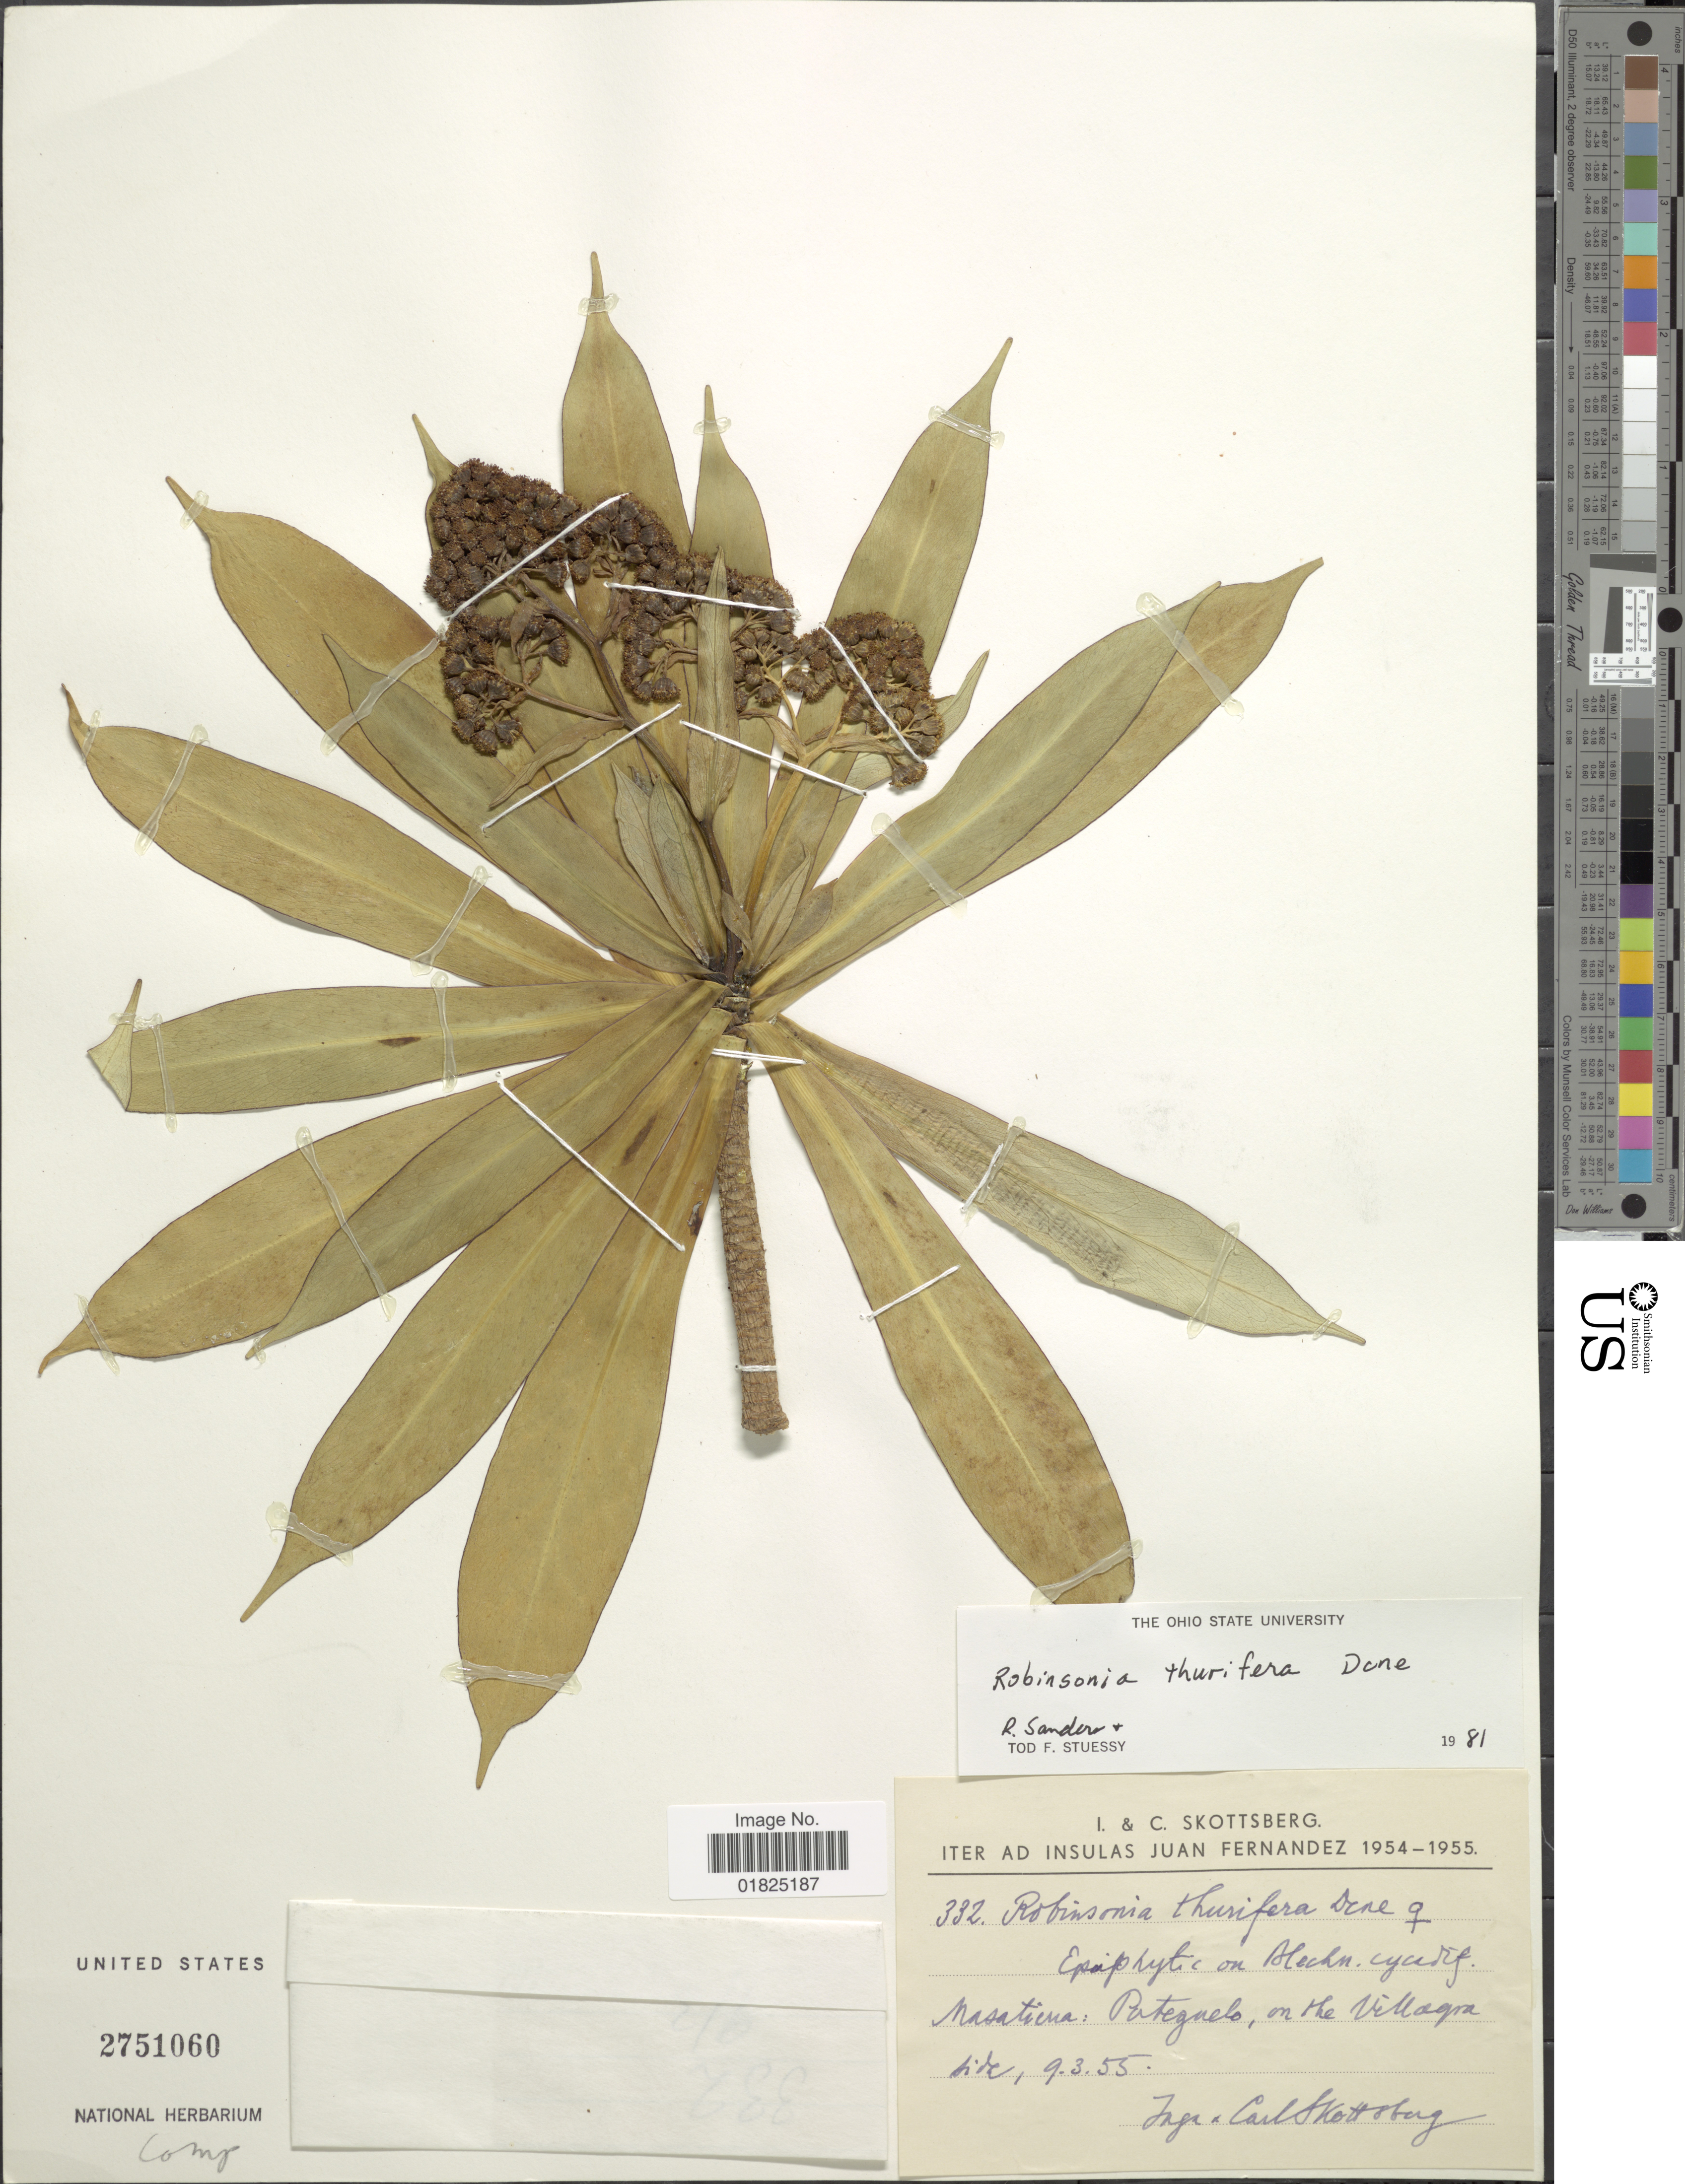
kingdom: Plantae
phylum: Tracheophyta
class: Magnoliopsida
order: Asterales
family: Asteraceae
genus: Robinsonia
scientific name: Robinsonia thurifera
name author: Decne.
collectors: I. Skottsberg & C. Skottsberg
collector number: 332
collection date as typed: Transcribed d/m/y: 9/3/55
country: Chile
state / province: Valparaíso (V)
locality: Masatierra: Portezuelo, on the Villagra.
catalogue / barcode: US 2751060